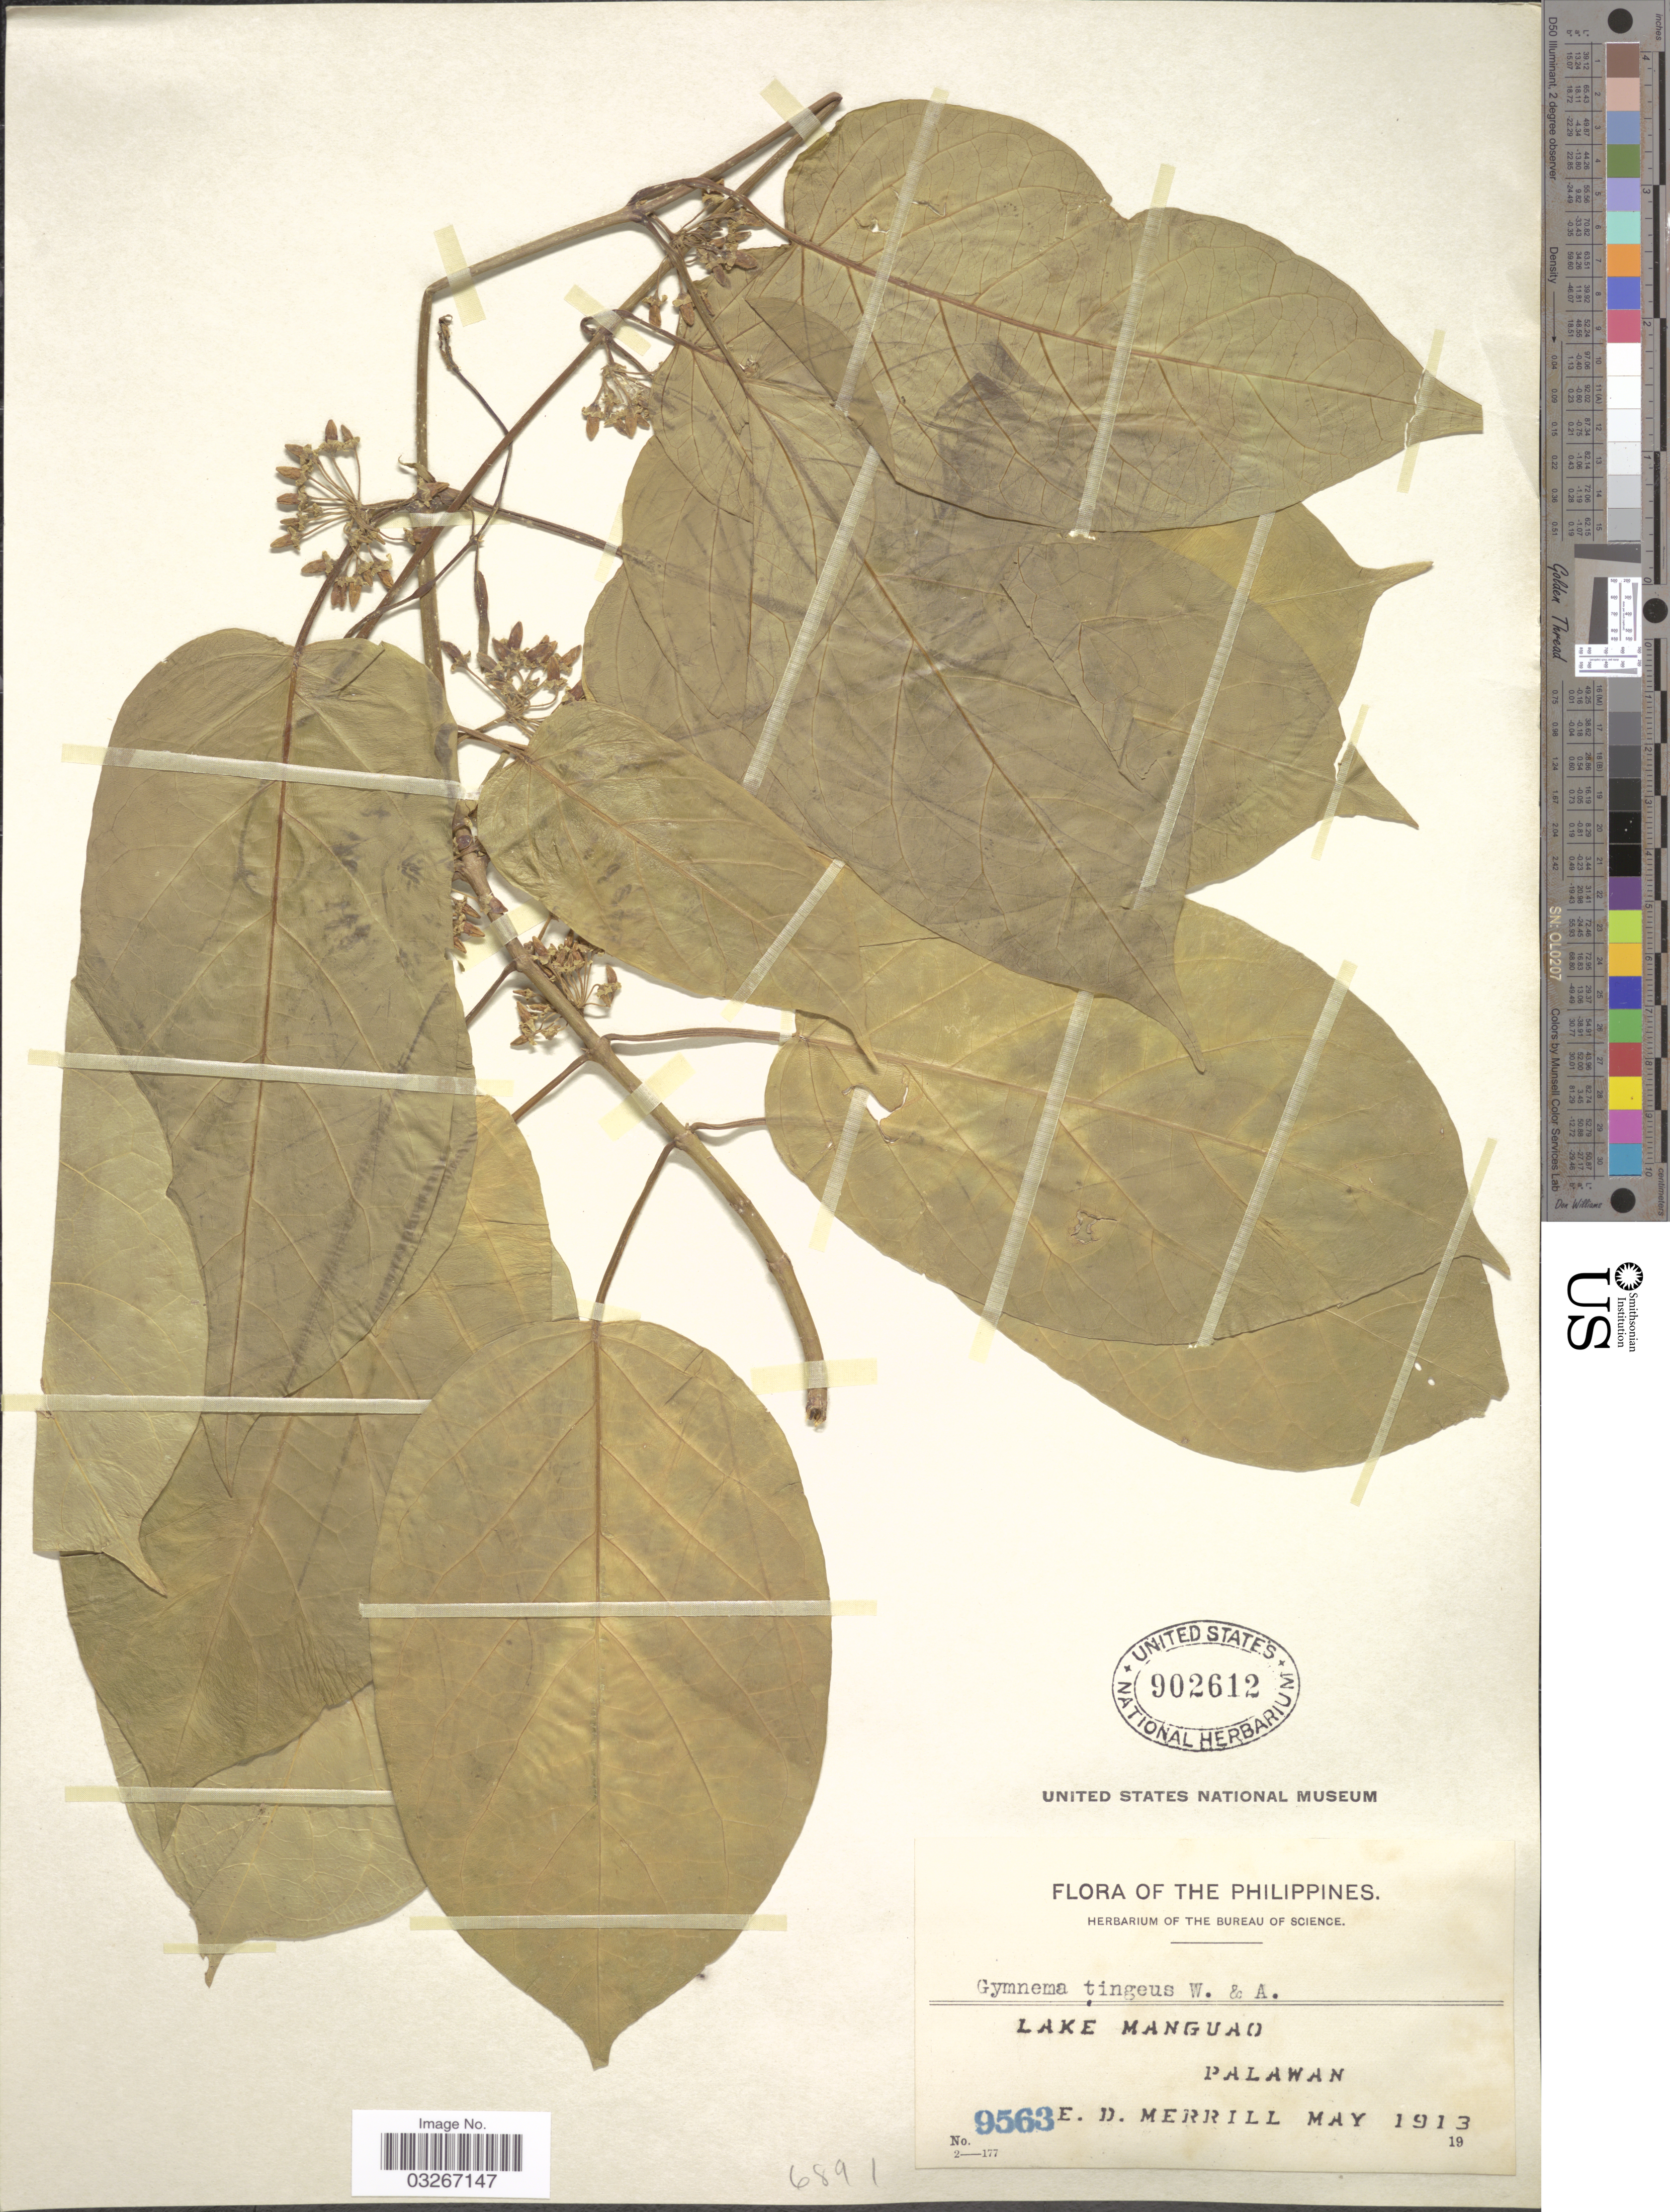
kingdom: Plantae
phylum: Tracheophyta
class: Magnoliopsida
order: Gentianales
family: Apocynaceae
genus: Gymnema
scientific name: Gymnema tingens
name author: (Roxb.) Wight & Arn.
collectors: E. D. Merrill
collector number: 9563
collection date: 1913-05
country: Philippines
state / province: Mimaropa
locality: Lake Manguao. Palawan.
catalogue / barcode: US 902612